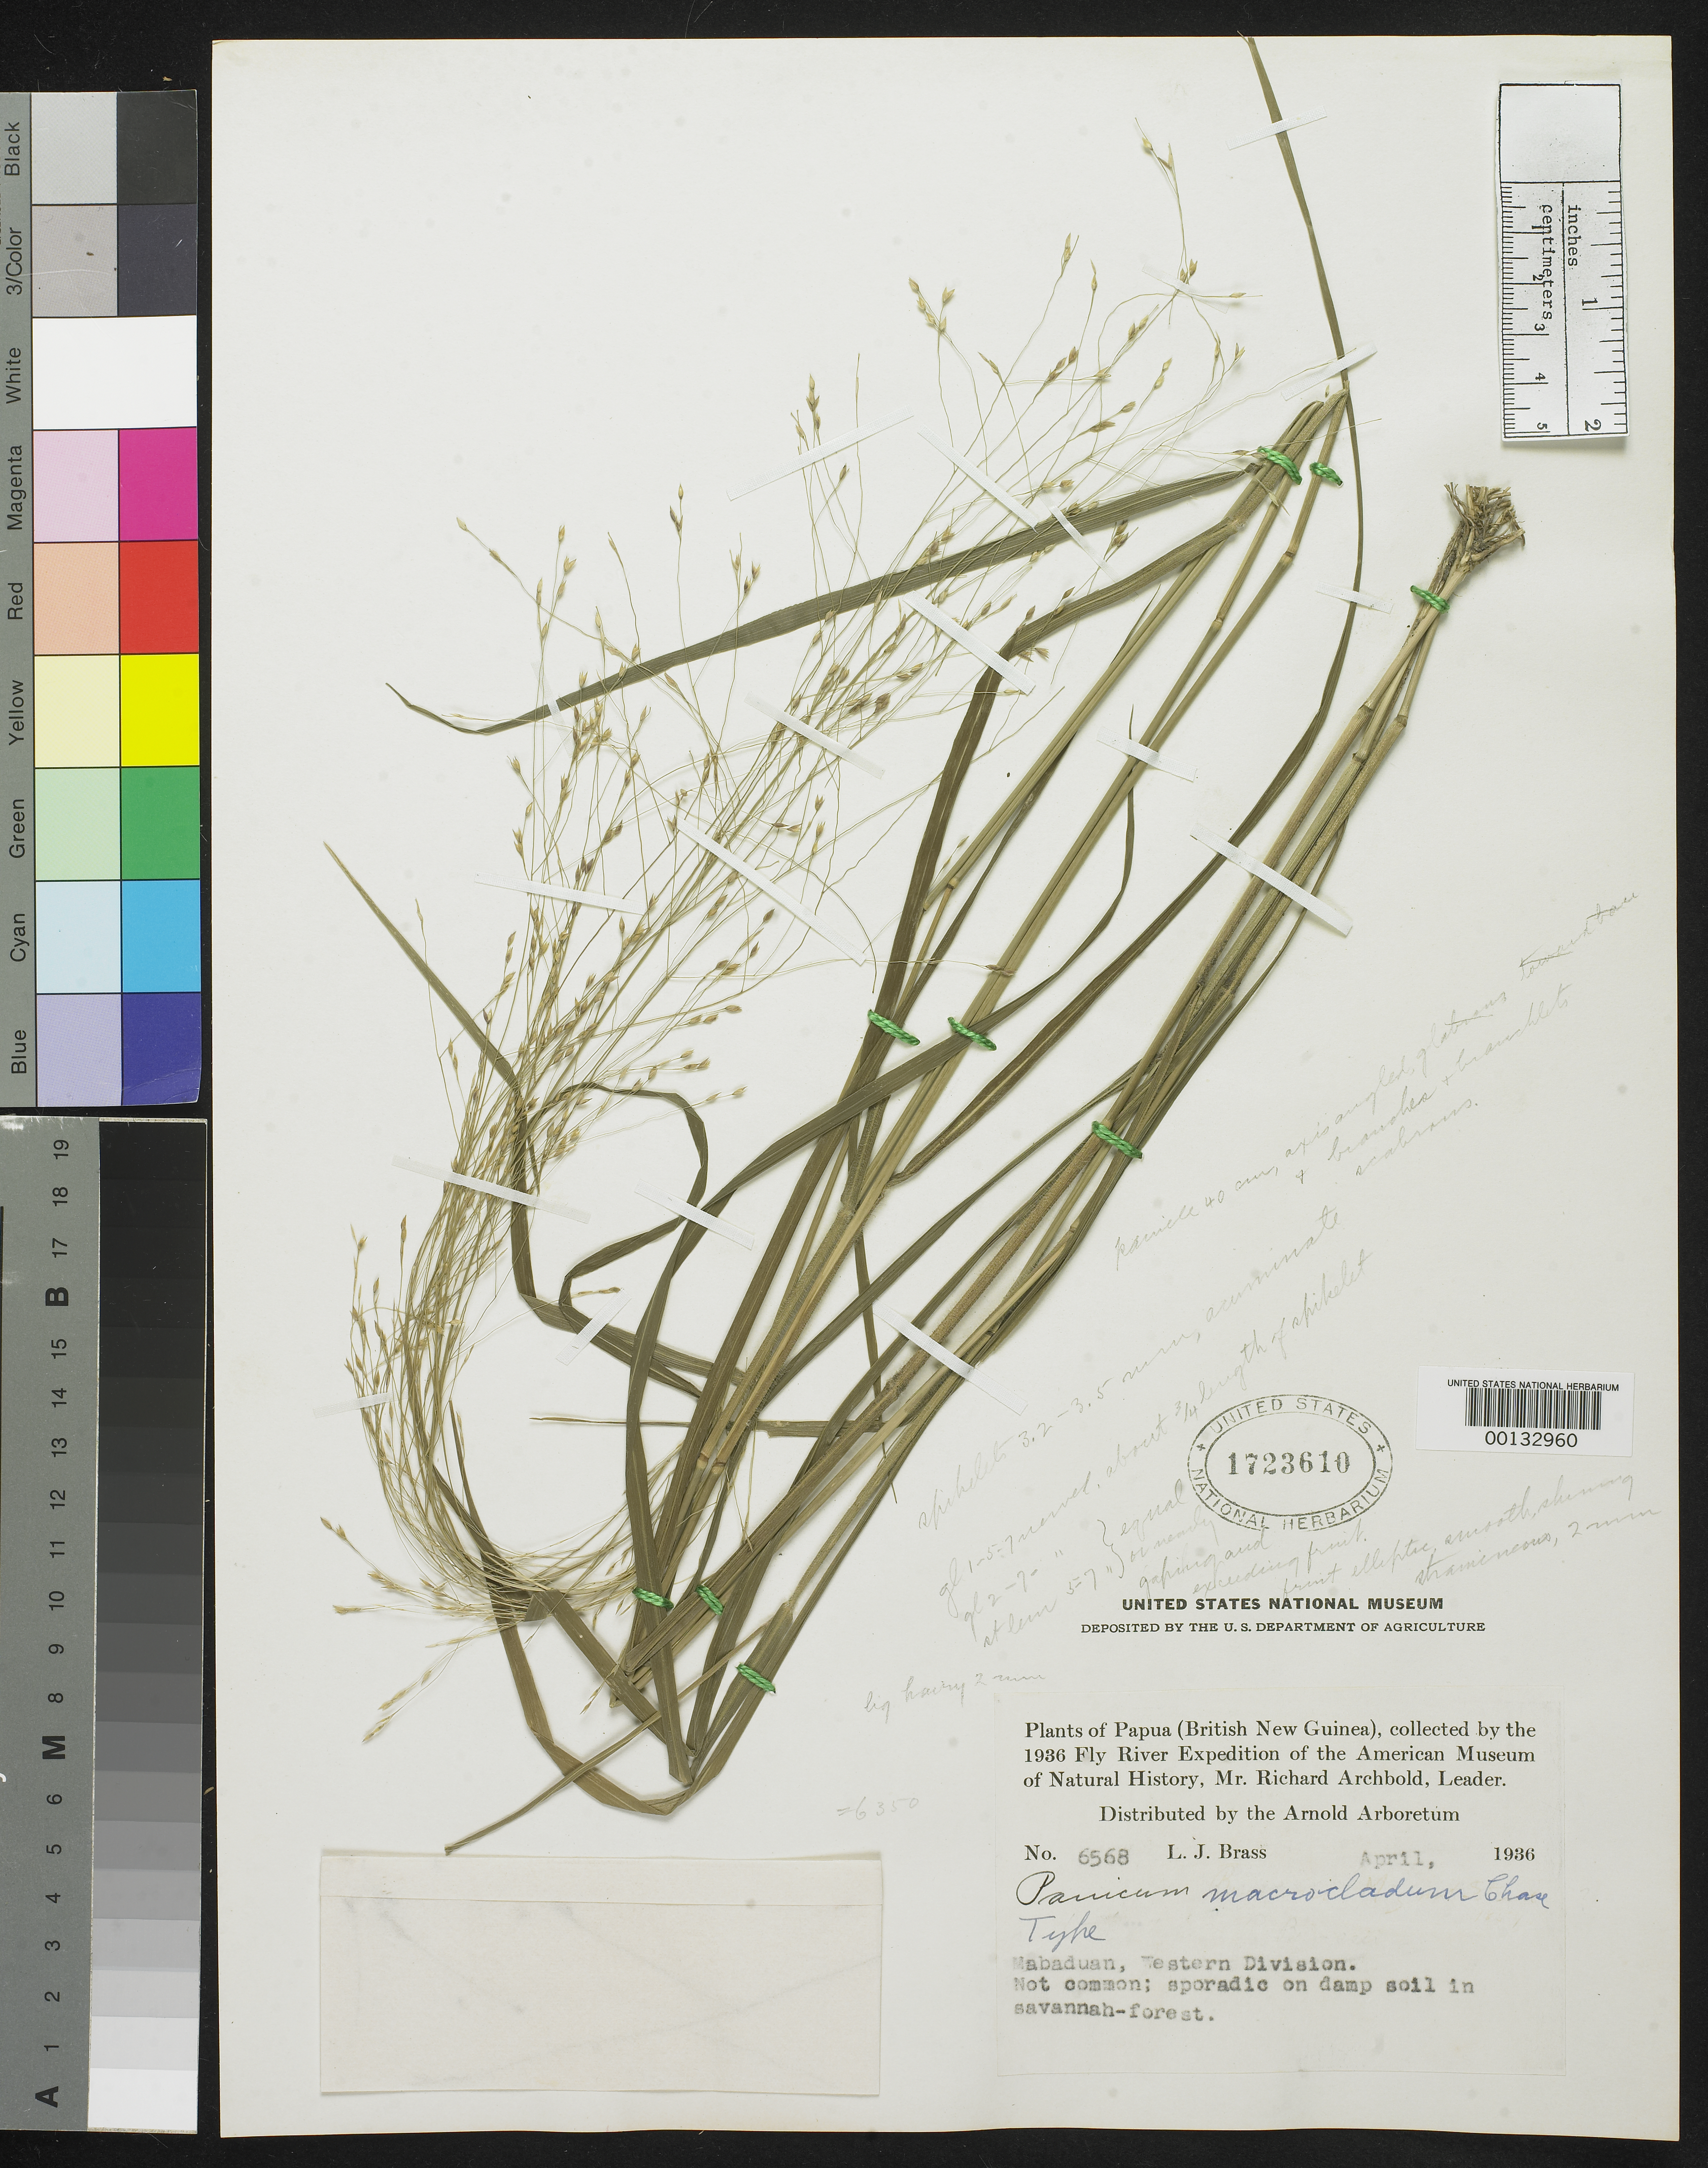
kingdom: Plantae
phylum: Tracheophyta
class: Liliopsida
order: Poales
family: Poaceae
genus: Panicum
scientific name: Panicum macrocladum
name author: Chase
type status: Holotype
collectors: L. J. Brass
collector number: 6568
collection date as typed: Apr 1936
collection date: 1936-04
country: Papua New Guinea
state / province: Western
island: New Guinea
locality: Mabaduan.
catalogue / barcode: US 1723610